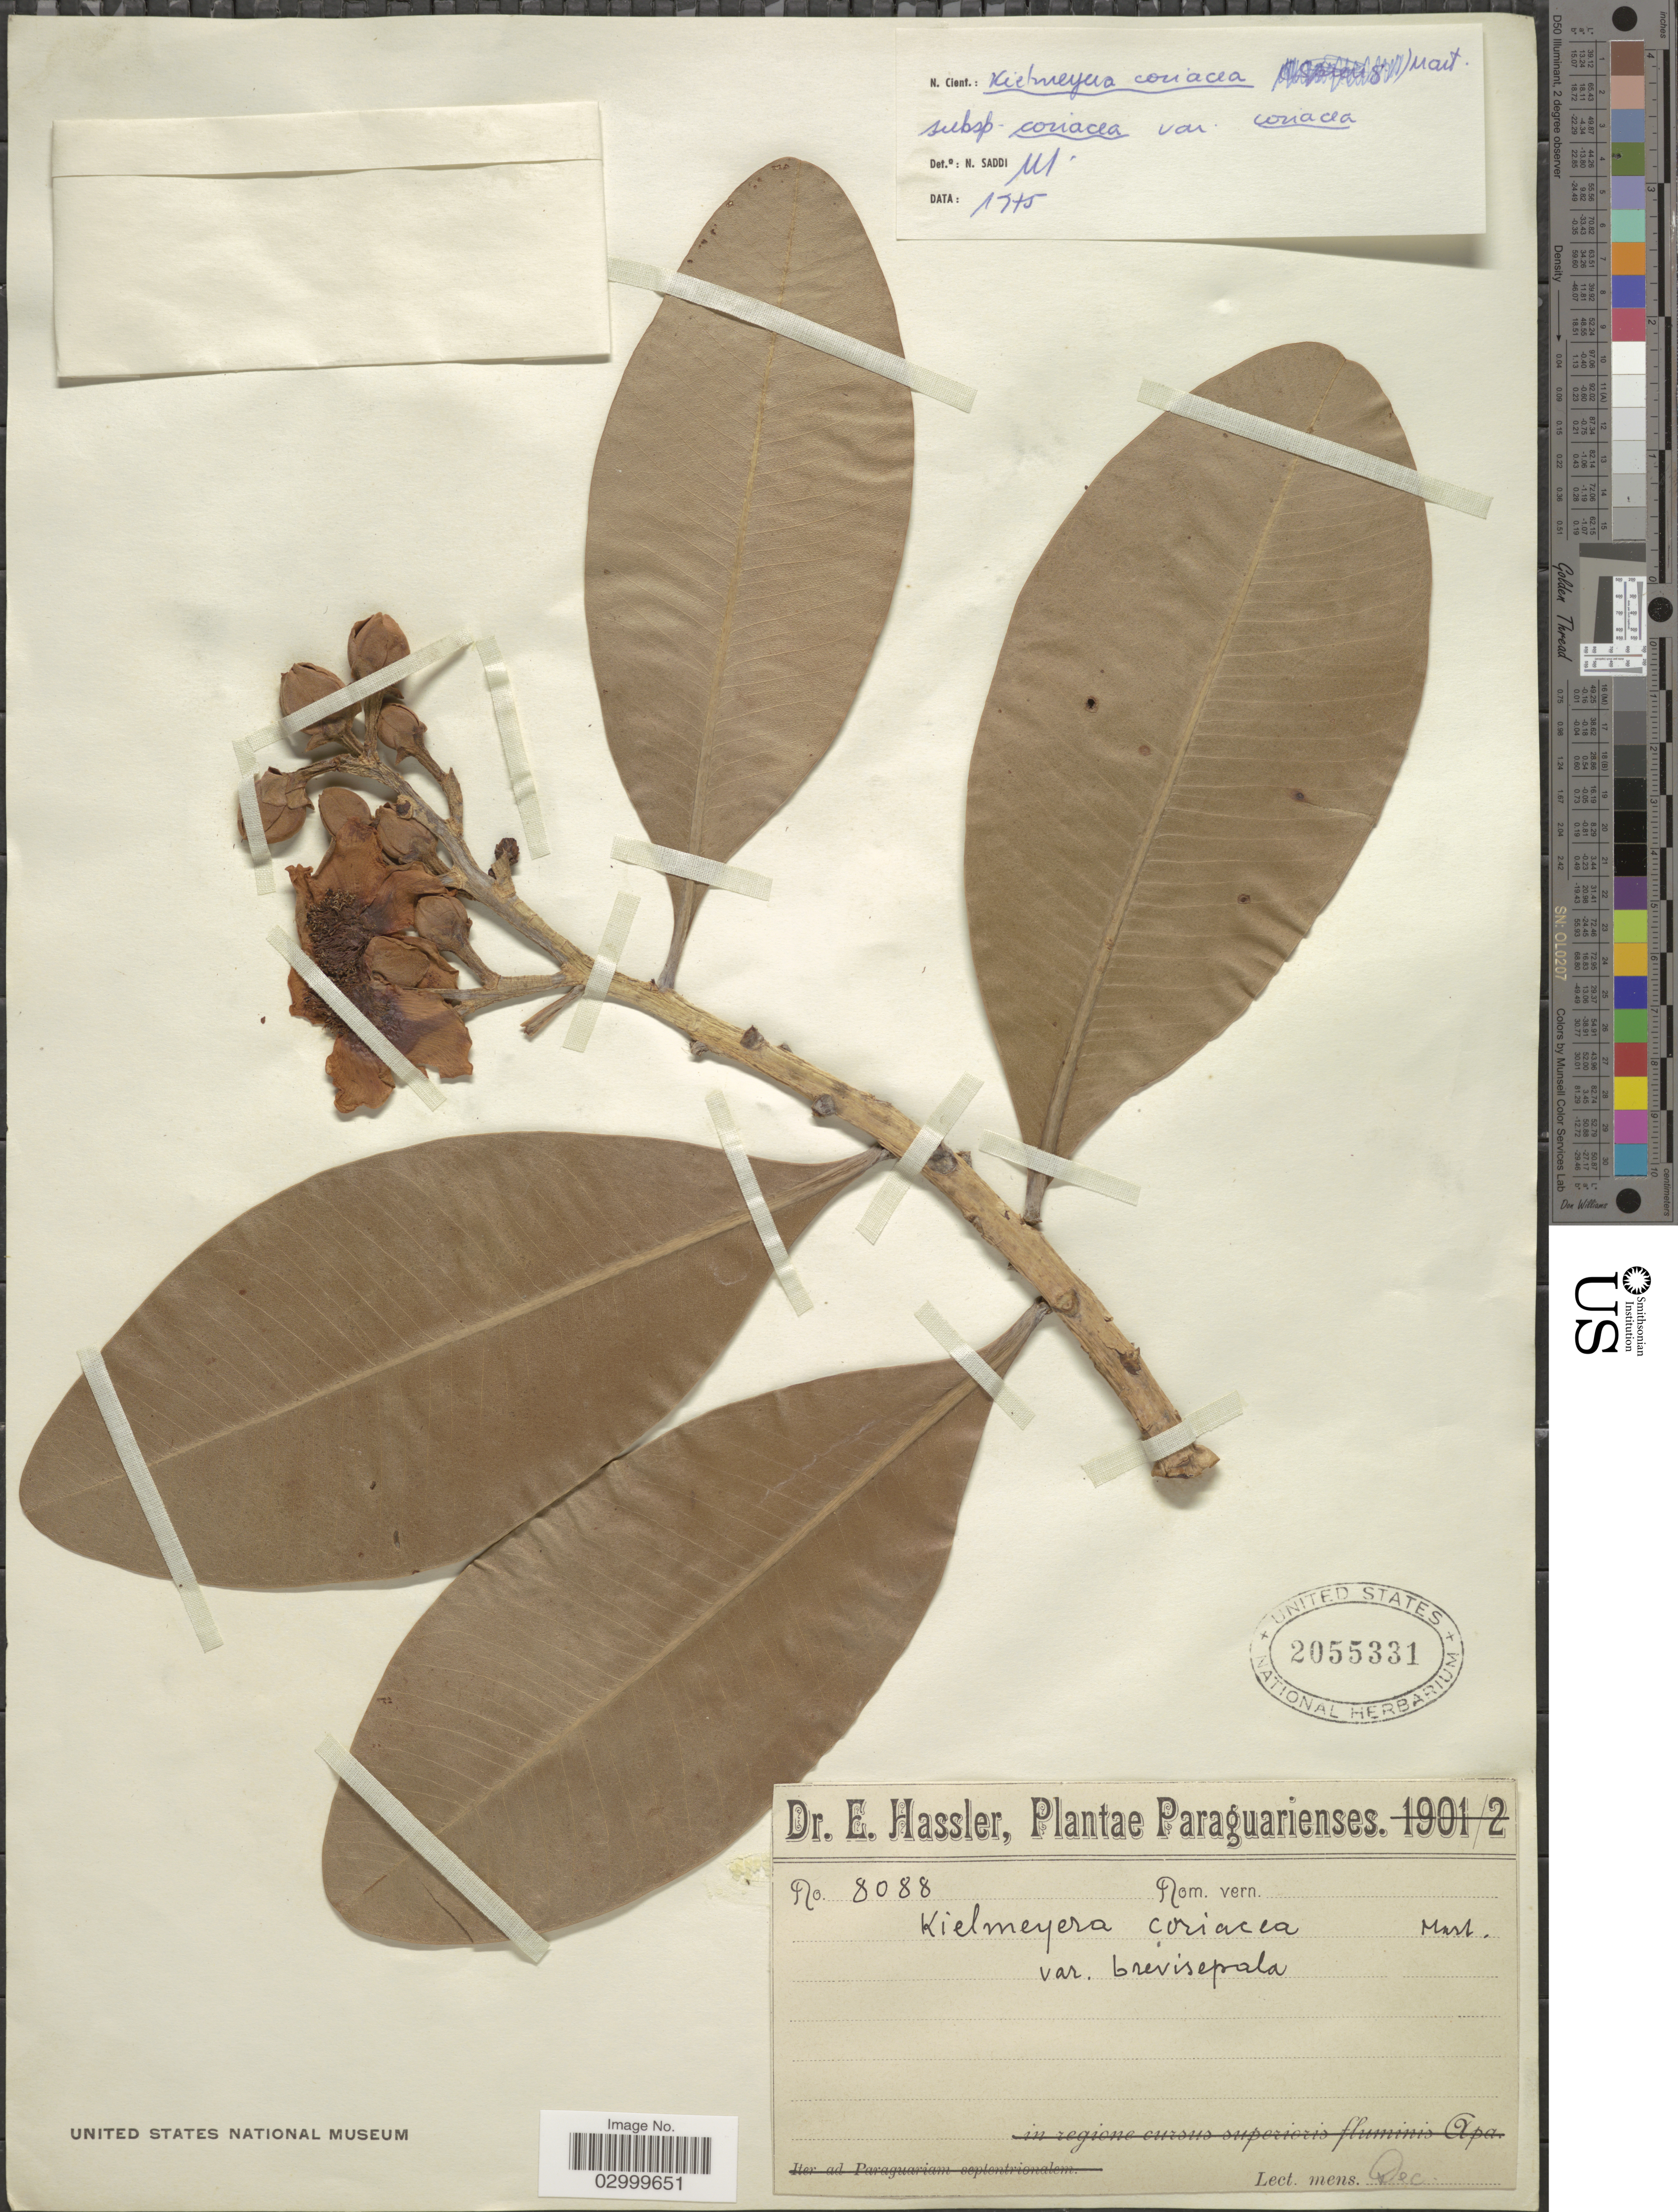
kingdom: Plantae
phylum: Tracheophyta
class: Magnoliopsida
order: Malpighiales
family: Calophyllaceae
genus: Kielmeyera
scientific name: Kielmeyera coriacea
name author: Mart. & Zucc.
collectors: E. Hassler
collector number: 8088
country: Paraguay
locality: Paraguarienses.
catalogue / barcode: US 2055331